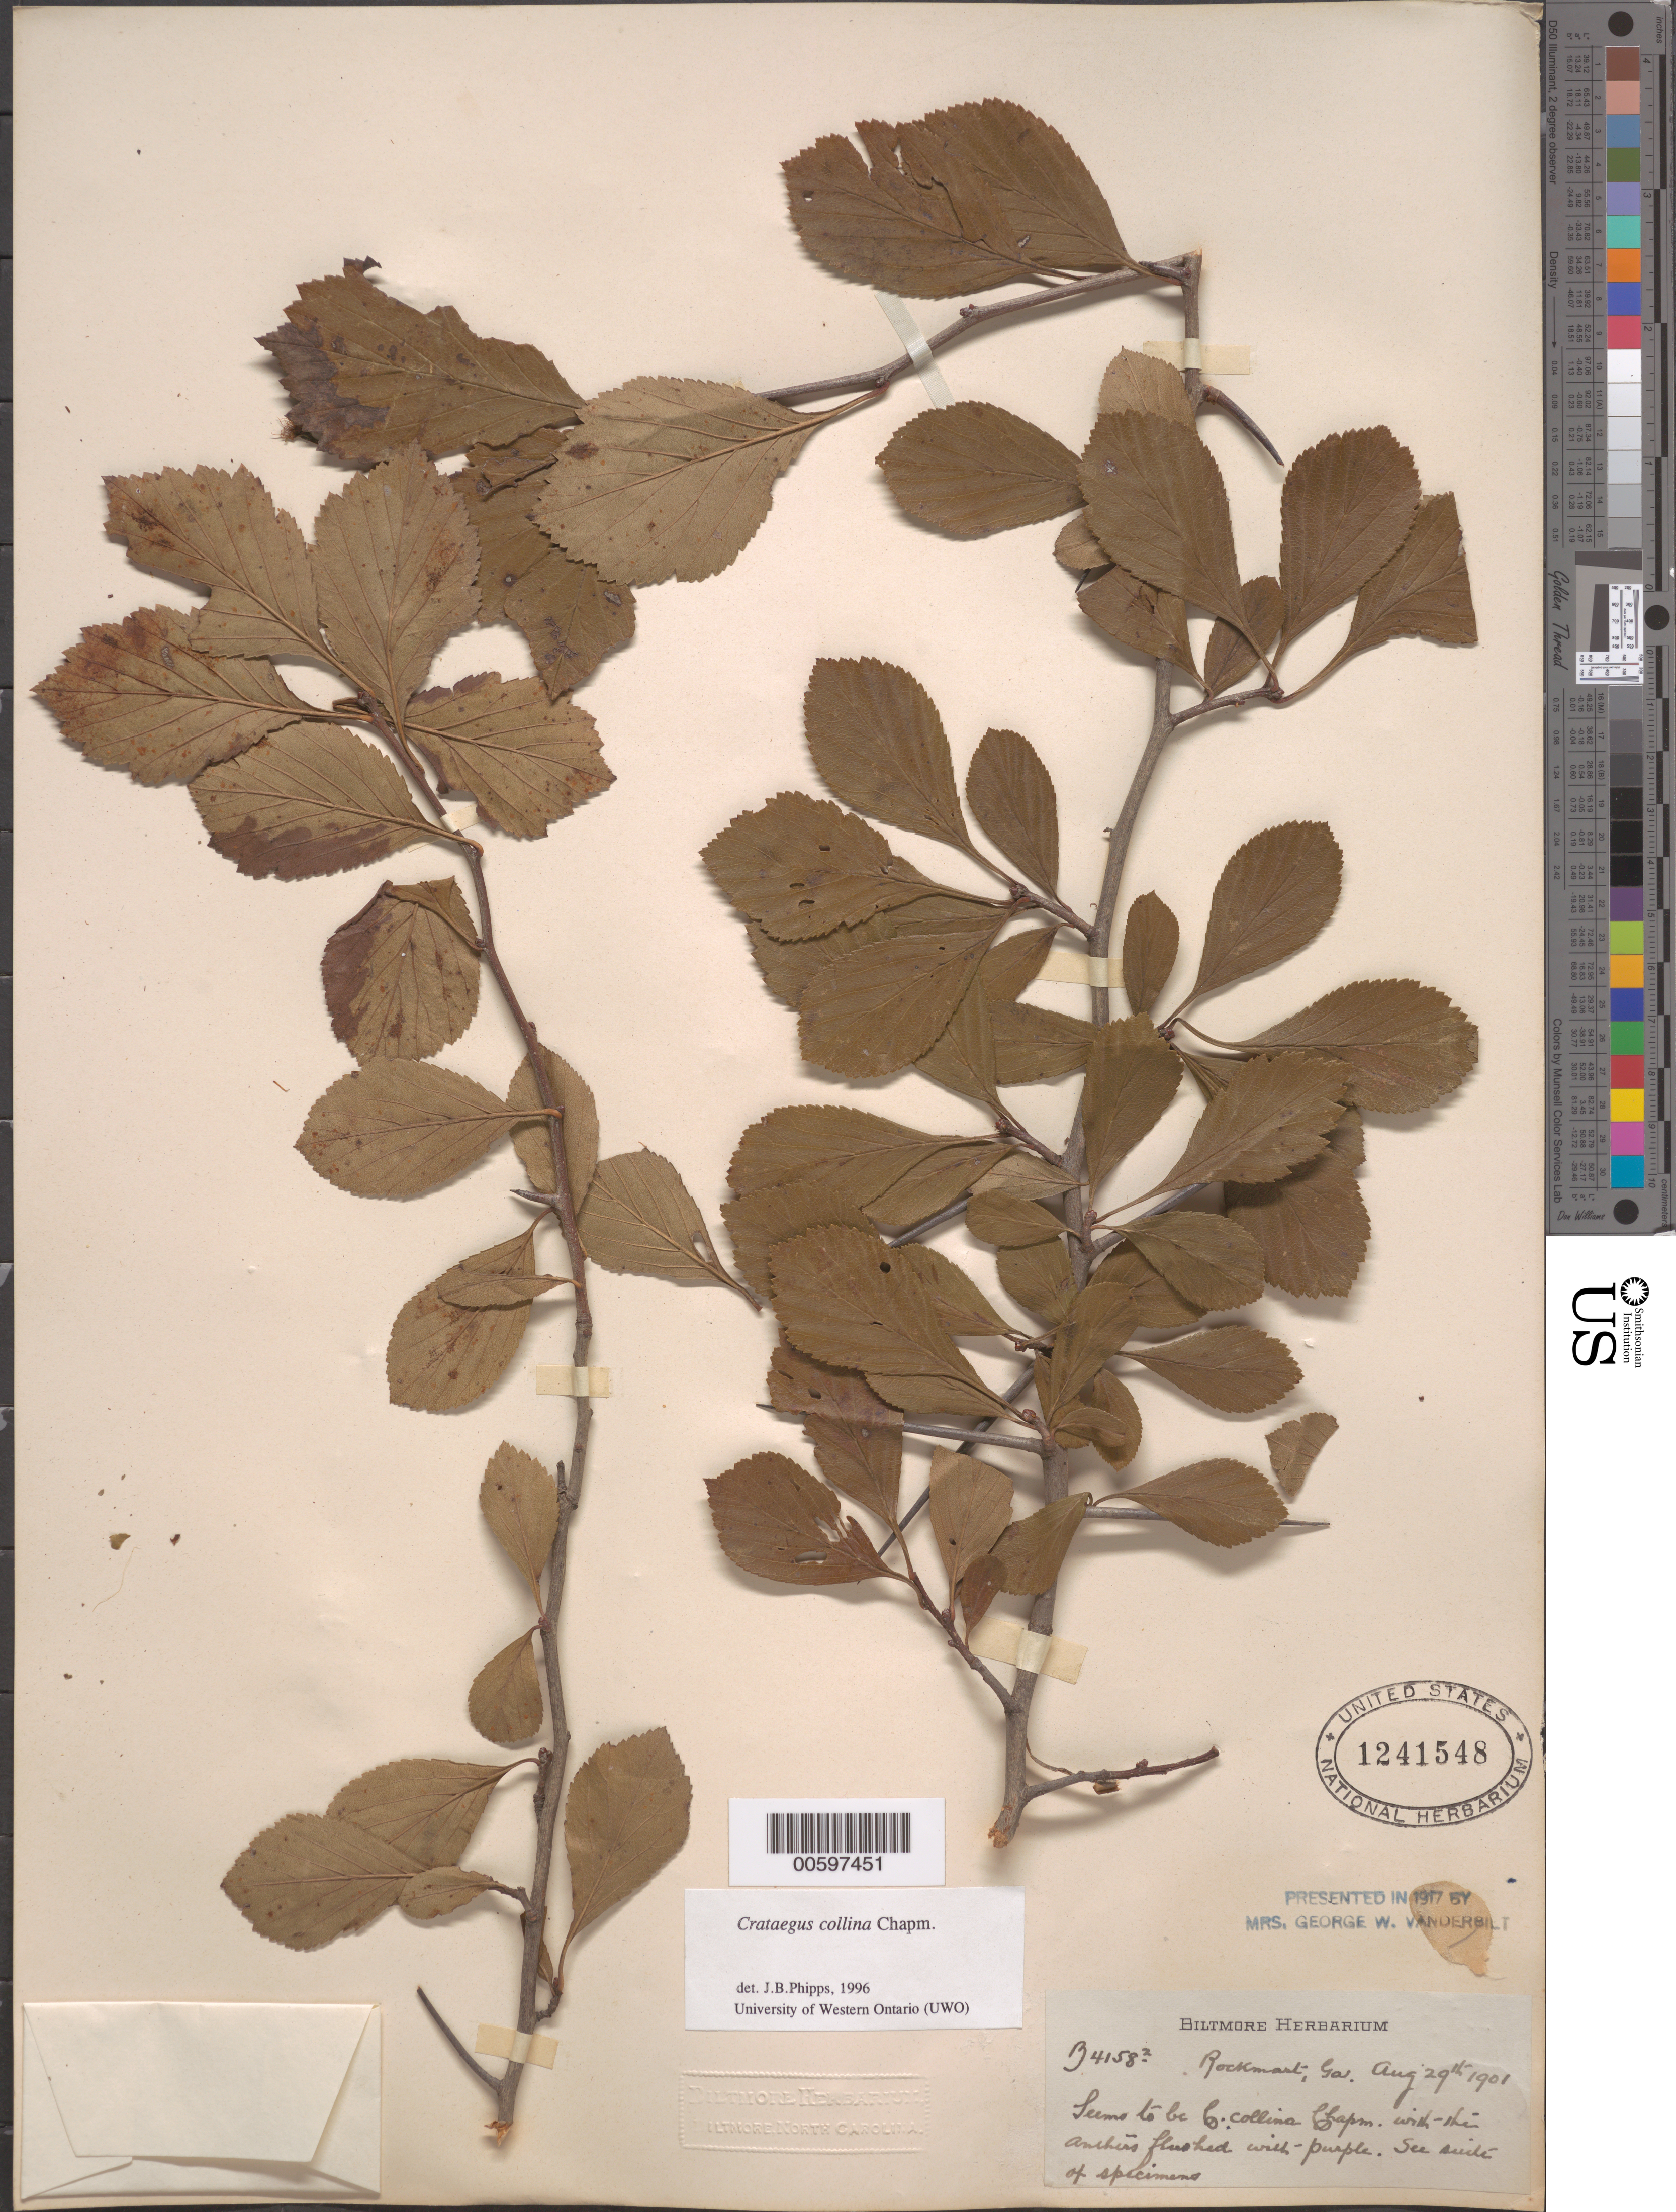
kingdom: Plantae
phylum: Tracheophyta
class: Magnoliopsida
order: Rosales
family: Rosaceae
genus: Crataegus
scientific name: Crataegus collina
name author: Chapm.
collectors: ex herb. Biltmore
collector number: B4158-2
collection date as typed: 29 Aug 1901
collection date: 1901-08-29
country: United States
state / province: Georgia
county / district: Polk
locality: Rockmont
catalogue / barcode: US 1241548